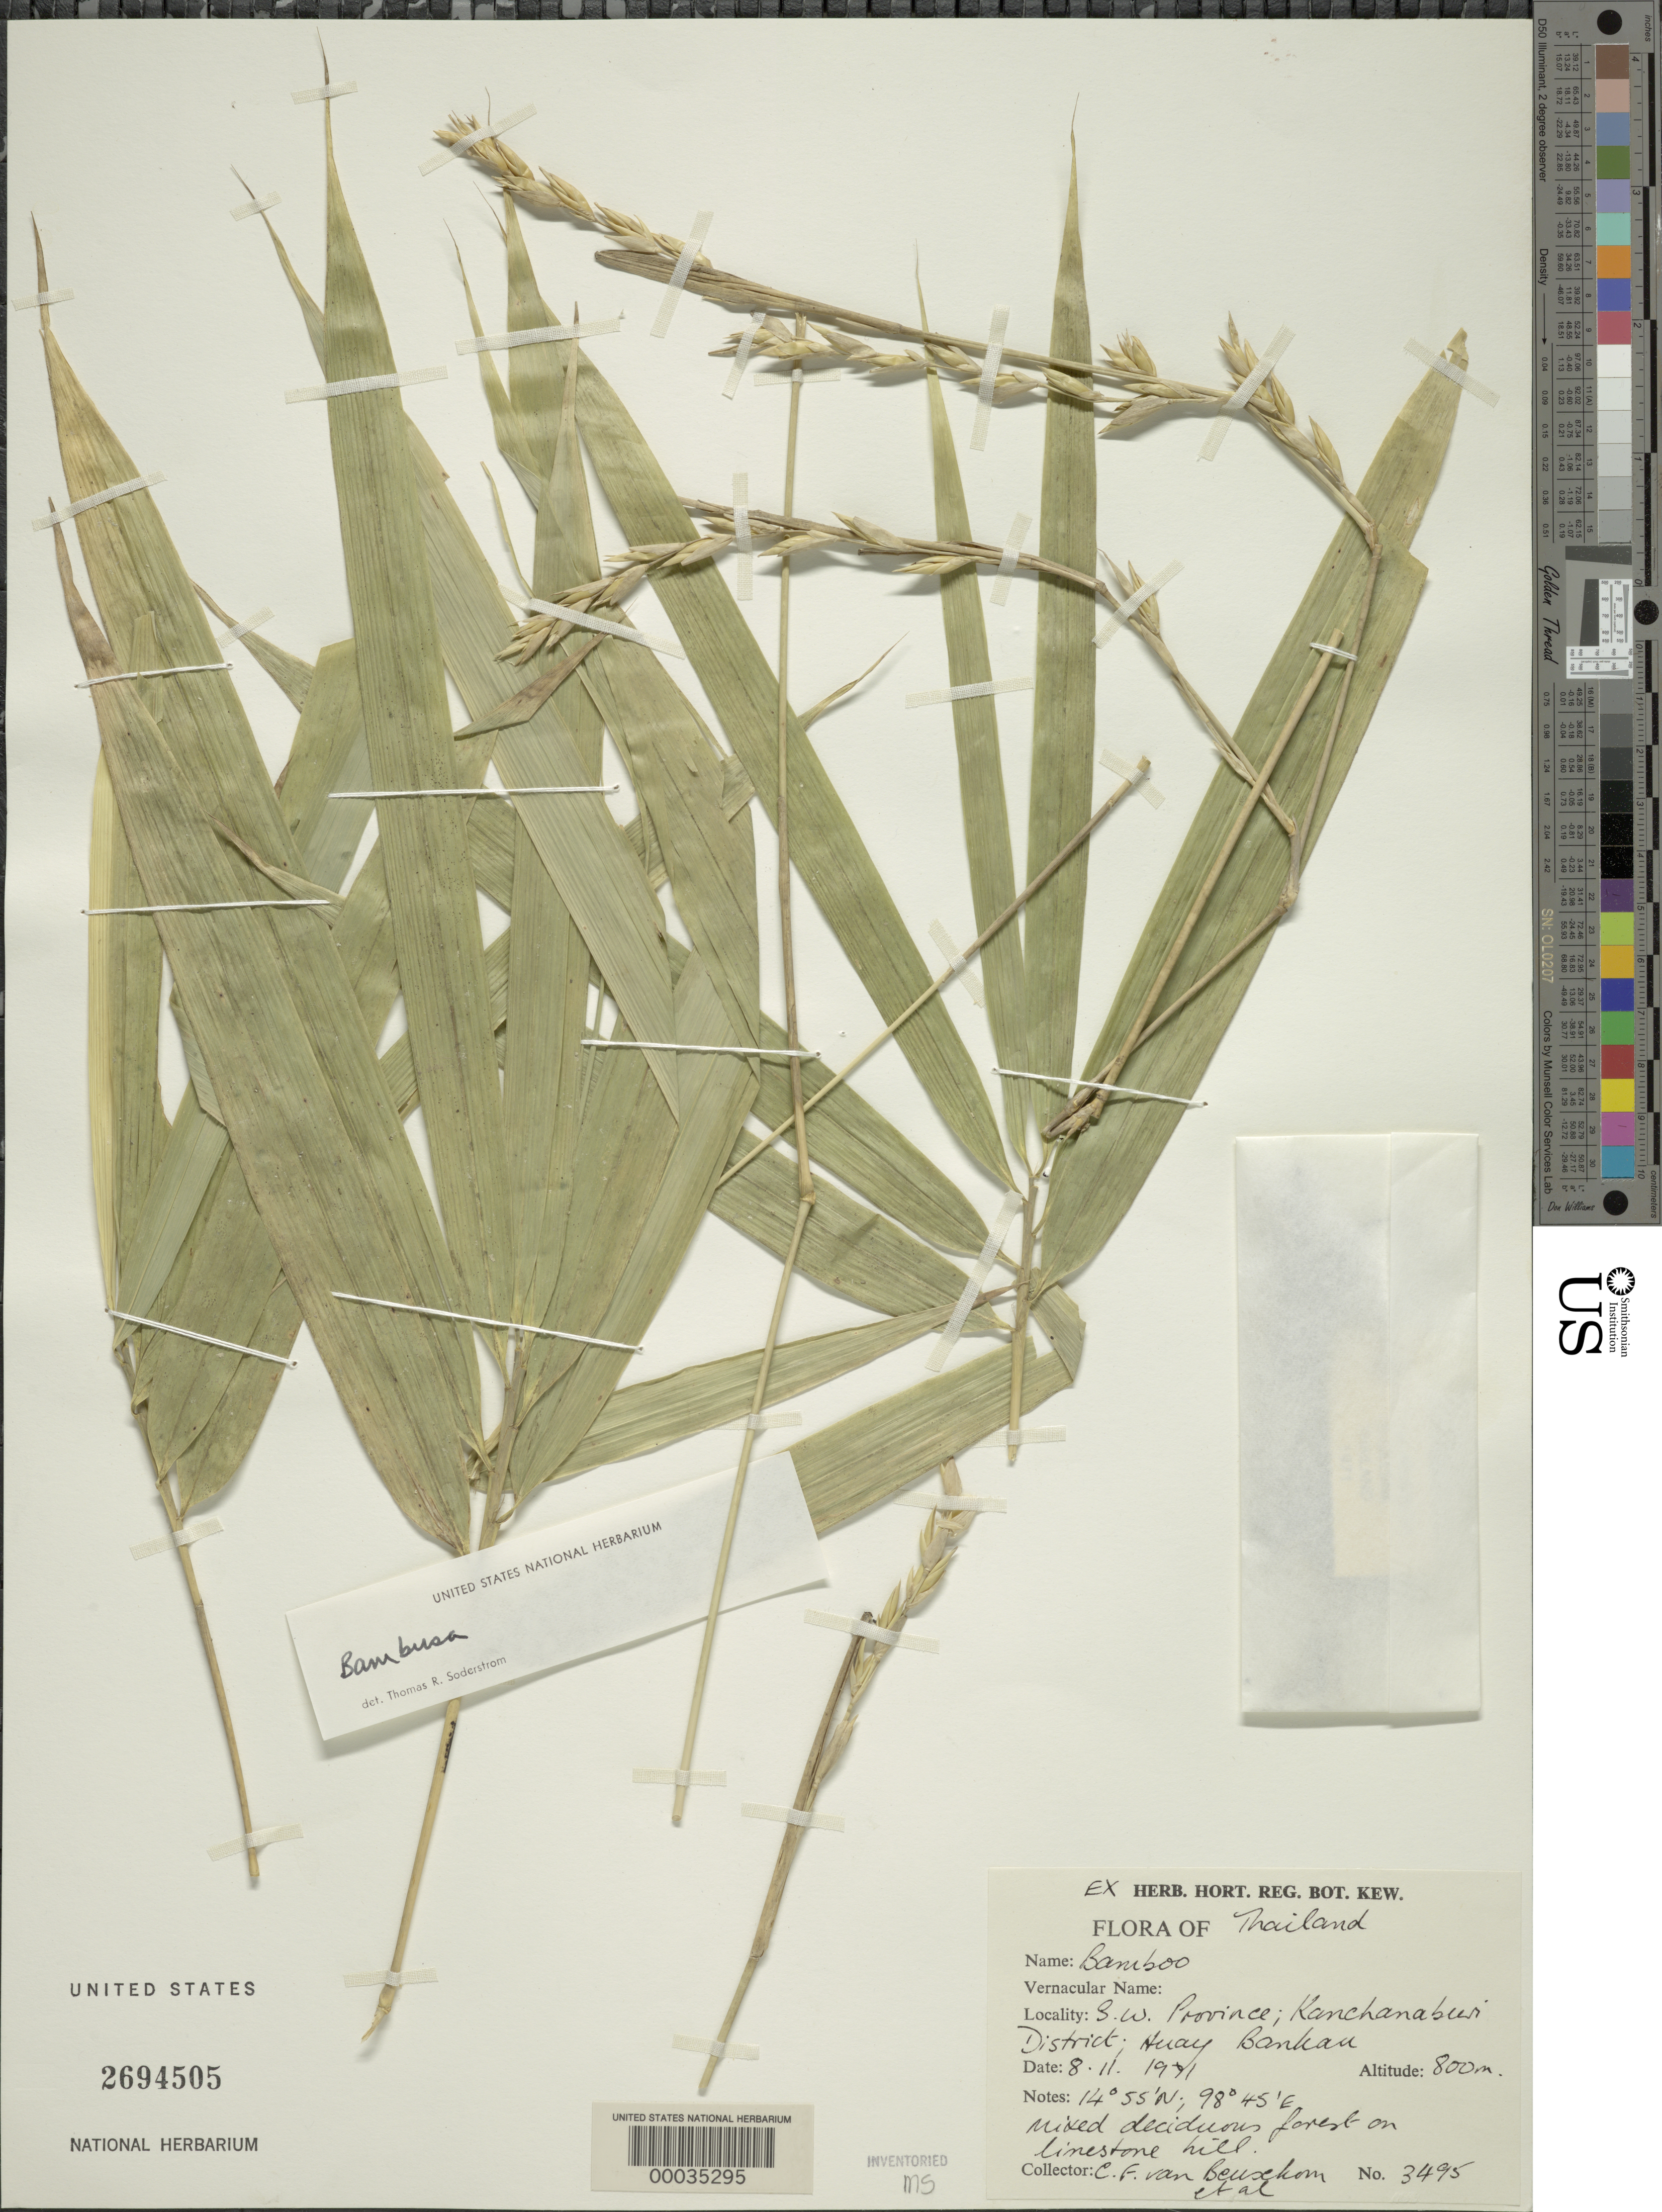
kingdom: Plantae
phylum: Tracheophyta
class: Liliopsida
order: Poales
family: Poaceae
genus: Bambusa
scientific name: Bambusa sp.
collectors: C. F. Beusekom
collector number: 3495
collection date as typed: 08 Nov 1971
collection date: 1971-11-08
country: Thailand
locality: S.w. prov, kanchanaburi dist, huay bankau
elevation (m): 800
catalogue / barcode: US 2694505